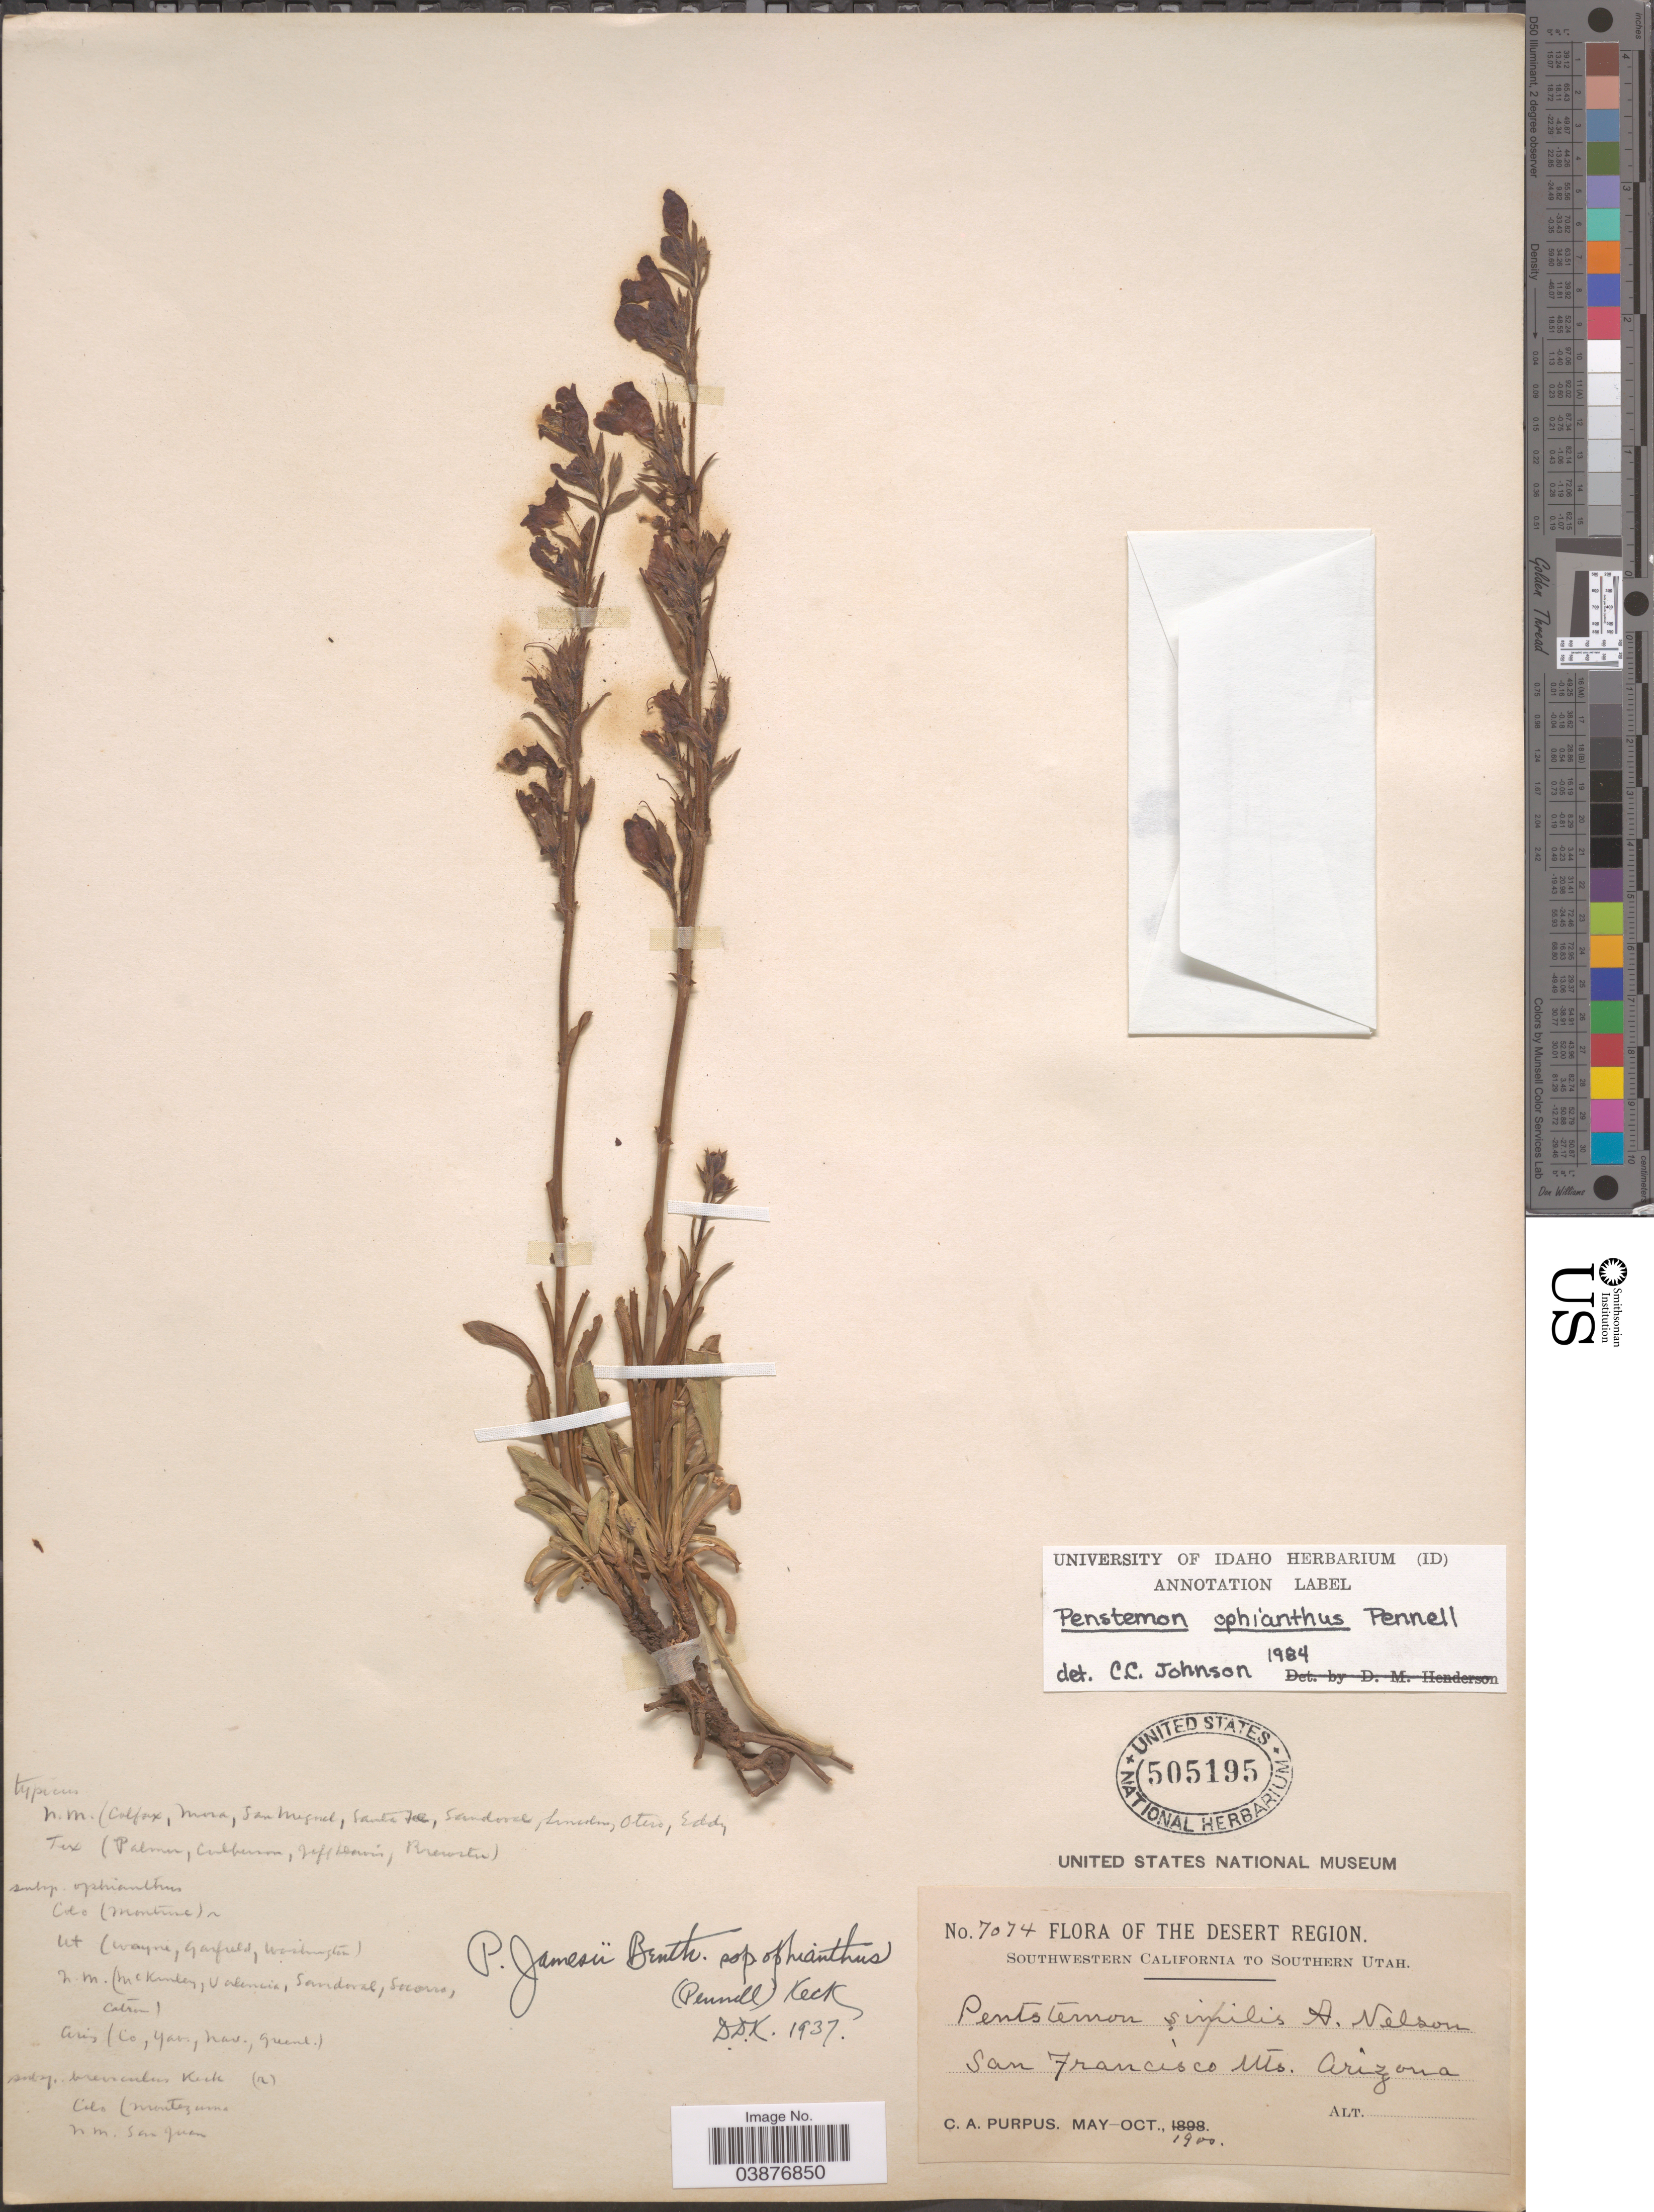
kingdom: Plantae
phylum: Tracheophyta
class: Magnoliopsida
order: Lamiales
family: Plantaginaceae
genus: Penstemon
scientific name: Penstemon ophianthus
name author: Pennell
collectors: C. A. Purpus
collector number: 7074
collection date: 1900-05/1900-10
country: United States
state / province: Arizona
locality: Desert Region. San Francisco Mts.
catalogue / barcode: US 505195